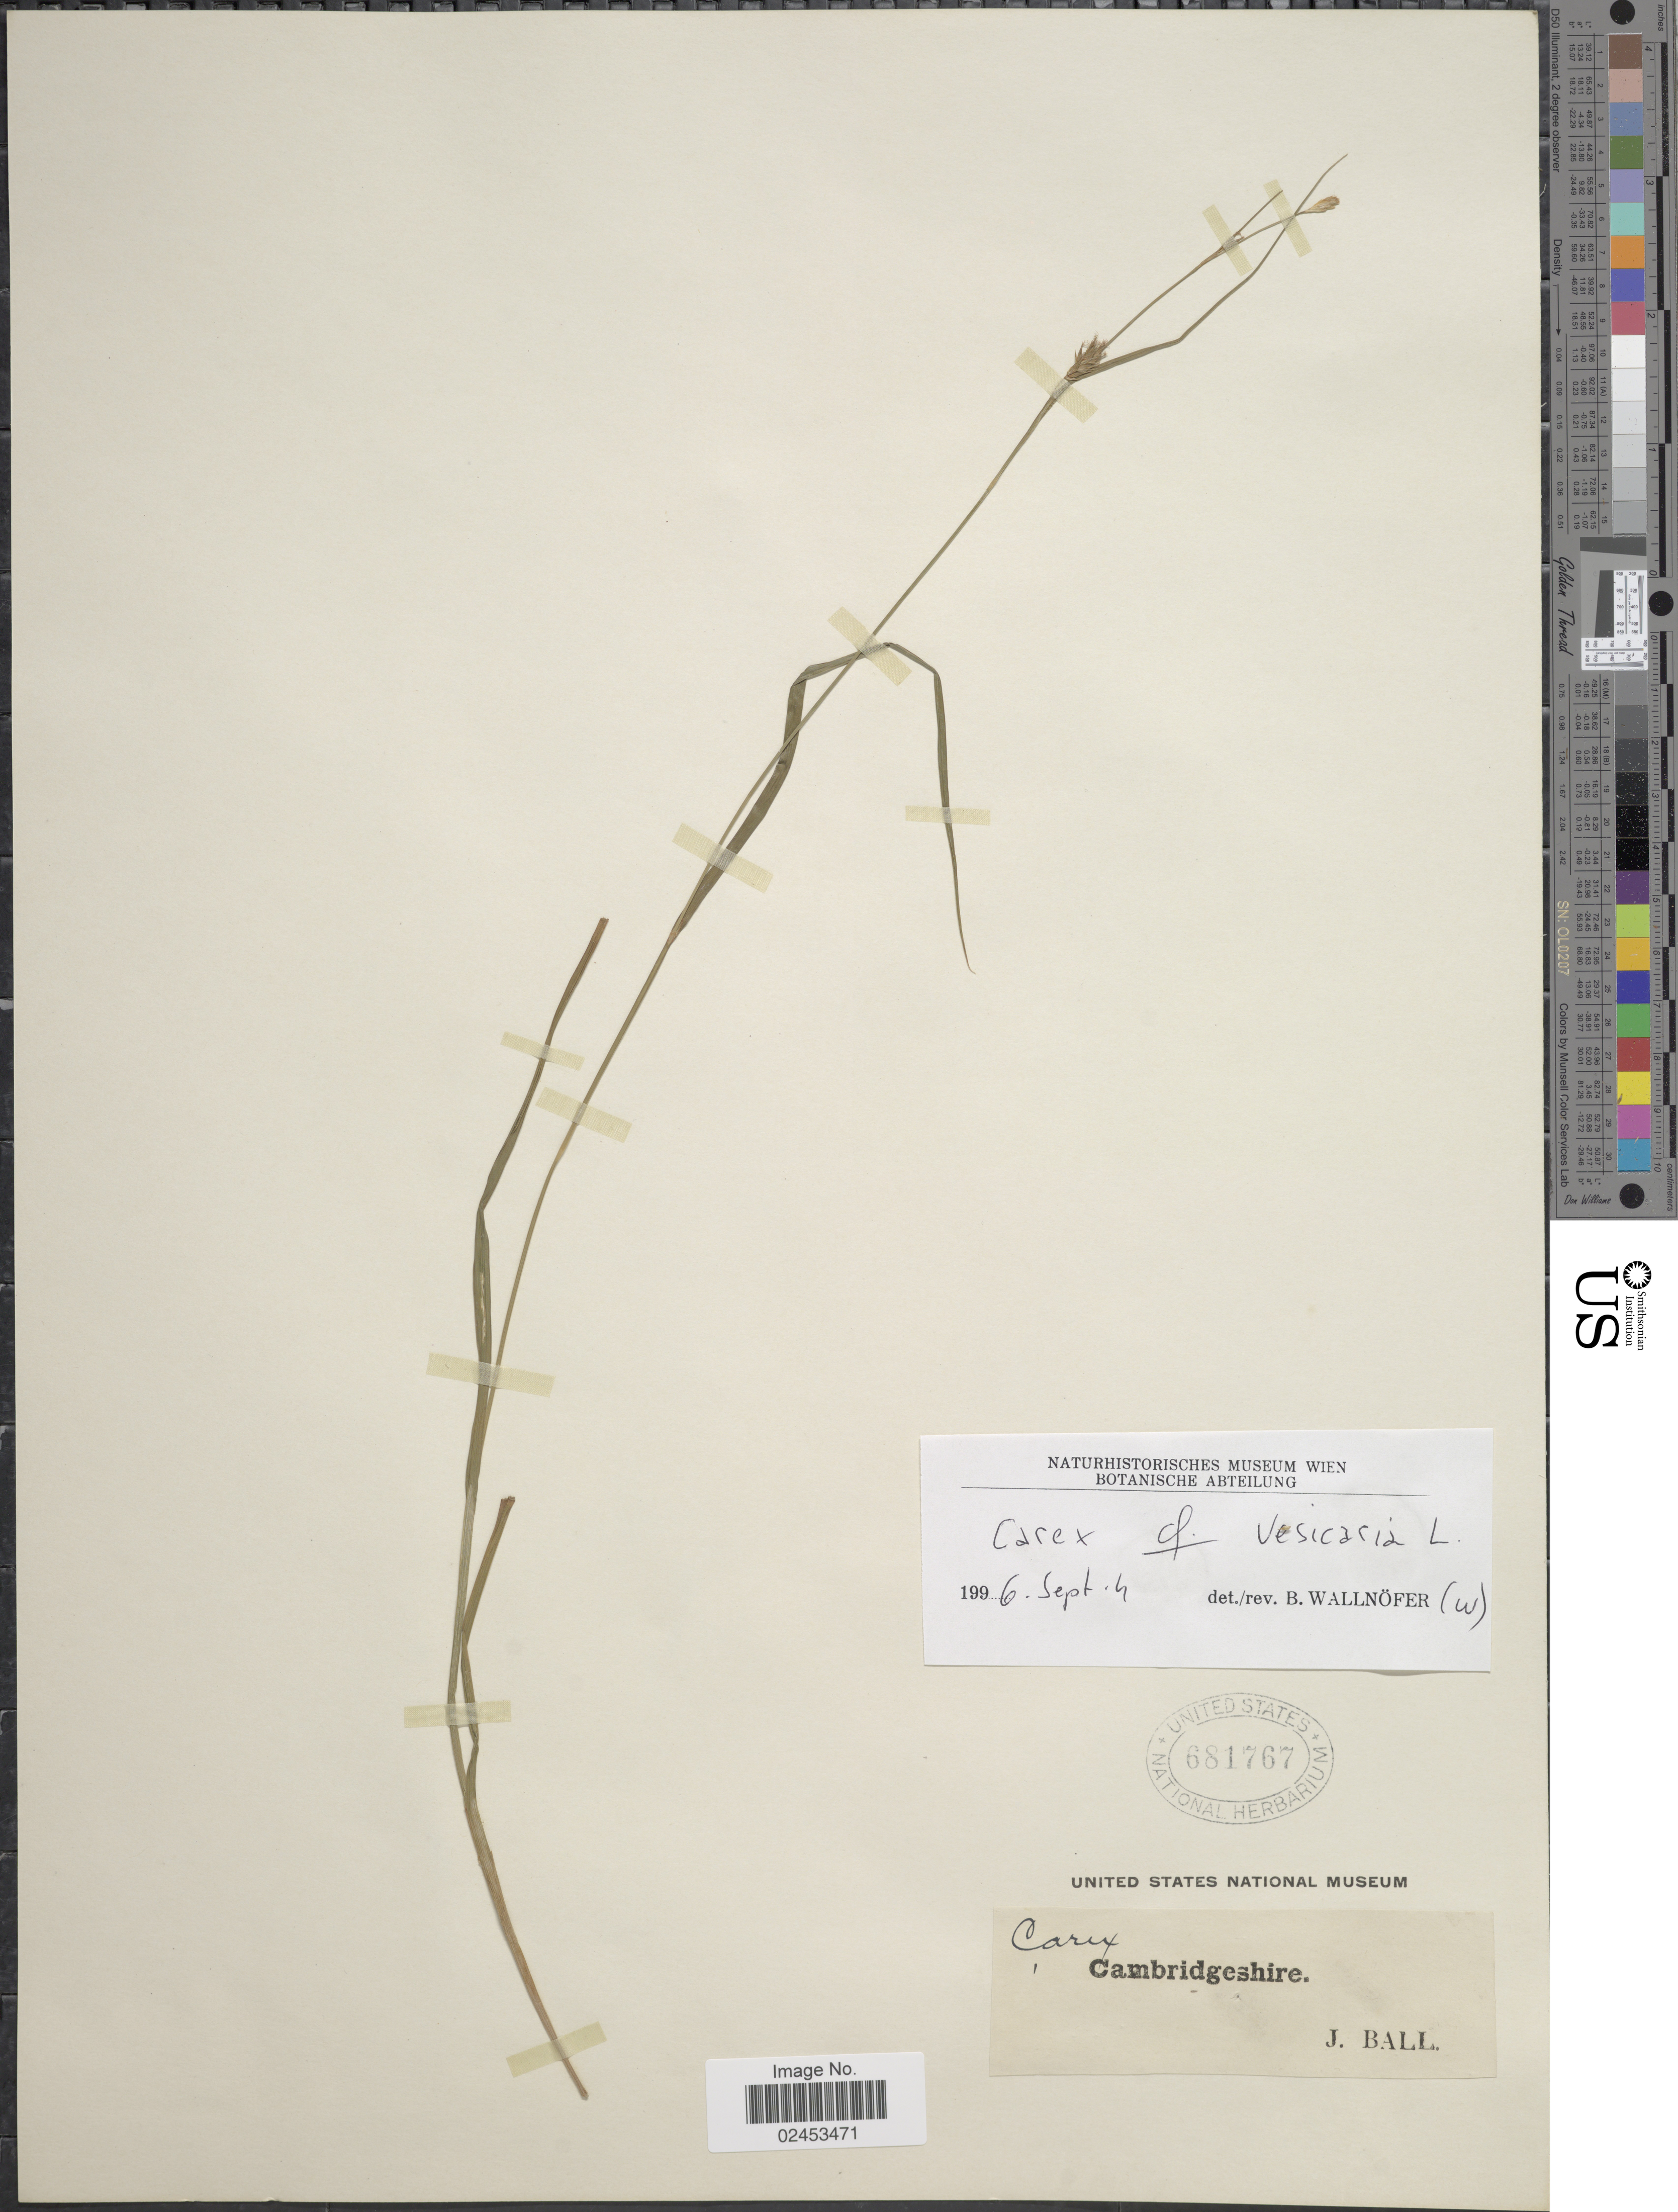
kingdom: Plantae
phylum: Tracheophyta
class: Liliopsida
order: Poales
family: Cyperaceae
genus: Carex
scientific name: Carex vesicaria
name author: L.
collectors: J. Ball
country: United Kingdom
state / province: England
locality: Cambridgeshire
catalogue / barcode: US 681767